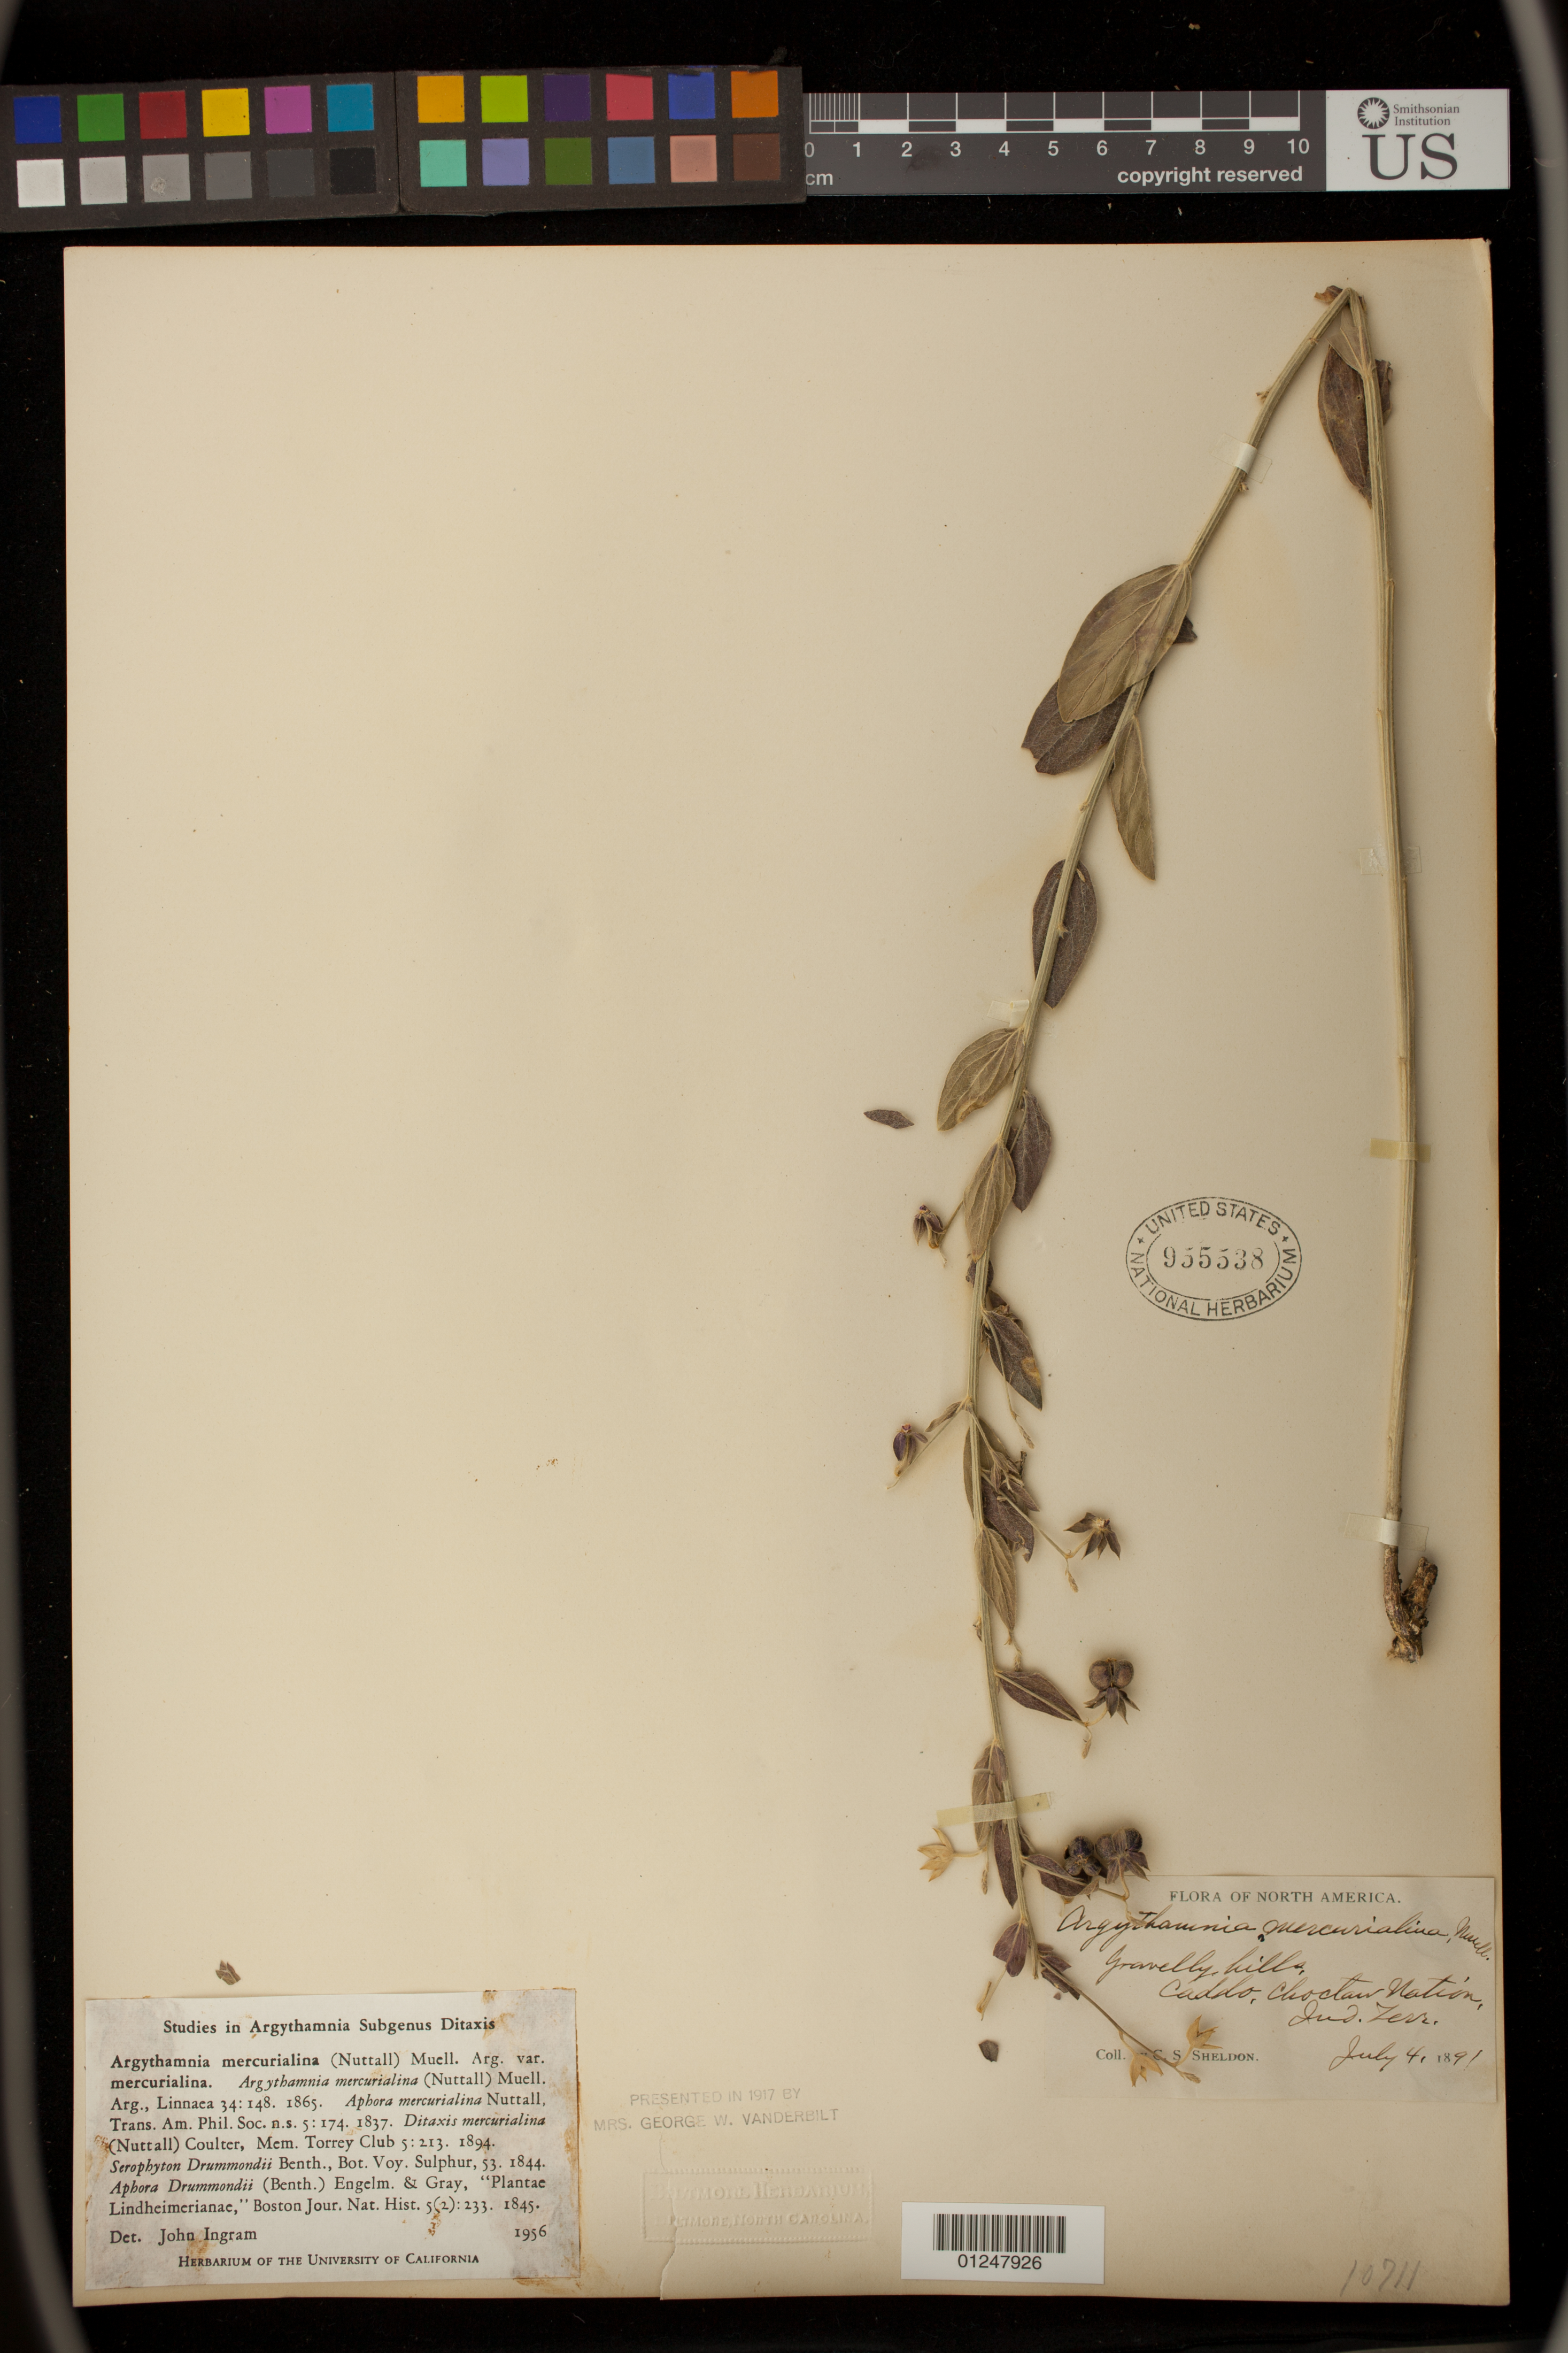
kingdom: Plantae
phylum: Tracheophyta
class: Magnoliopsida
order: Malpighiales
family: Euphorbiaceae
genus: Argythamnia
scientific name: Argythamnia mercurialina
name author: (Nutt.) Müll. Arg.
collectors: C. S. Sheldon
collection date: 1891-07-04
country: United States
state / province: Oklahoma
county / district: Caddo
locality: Gravelly hills,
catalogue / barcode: US 955538